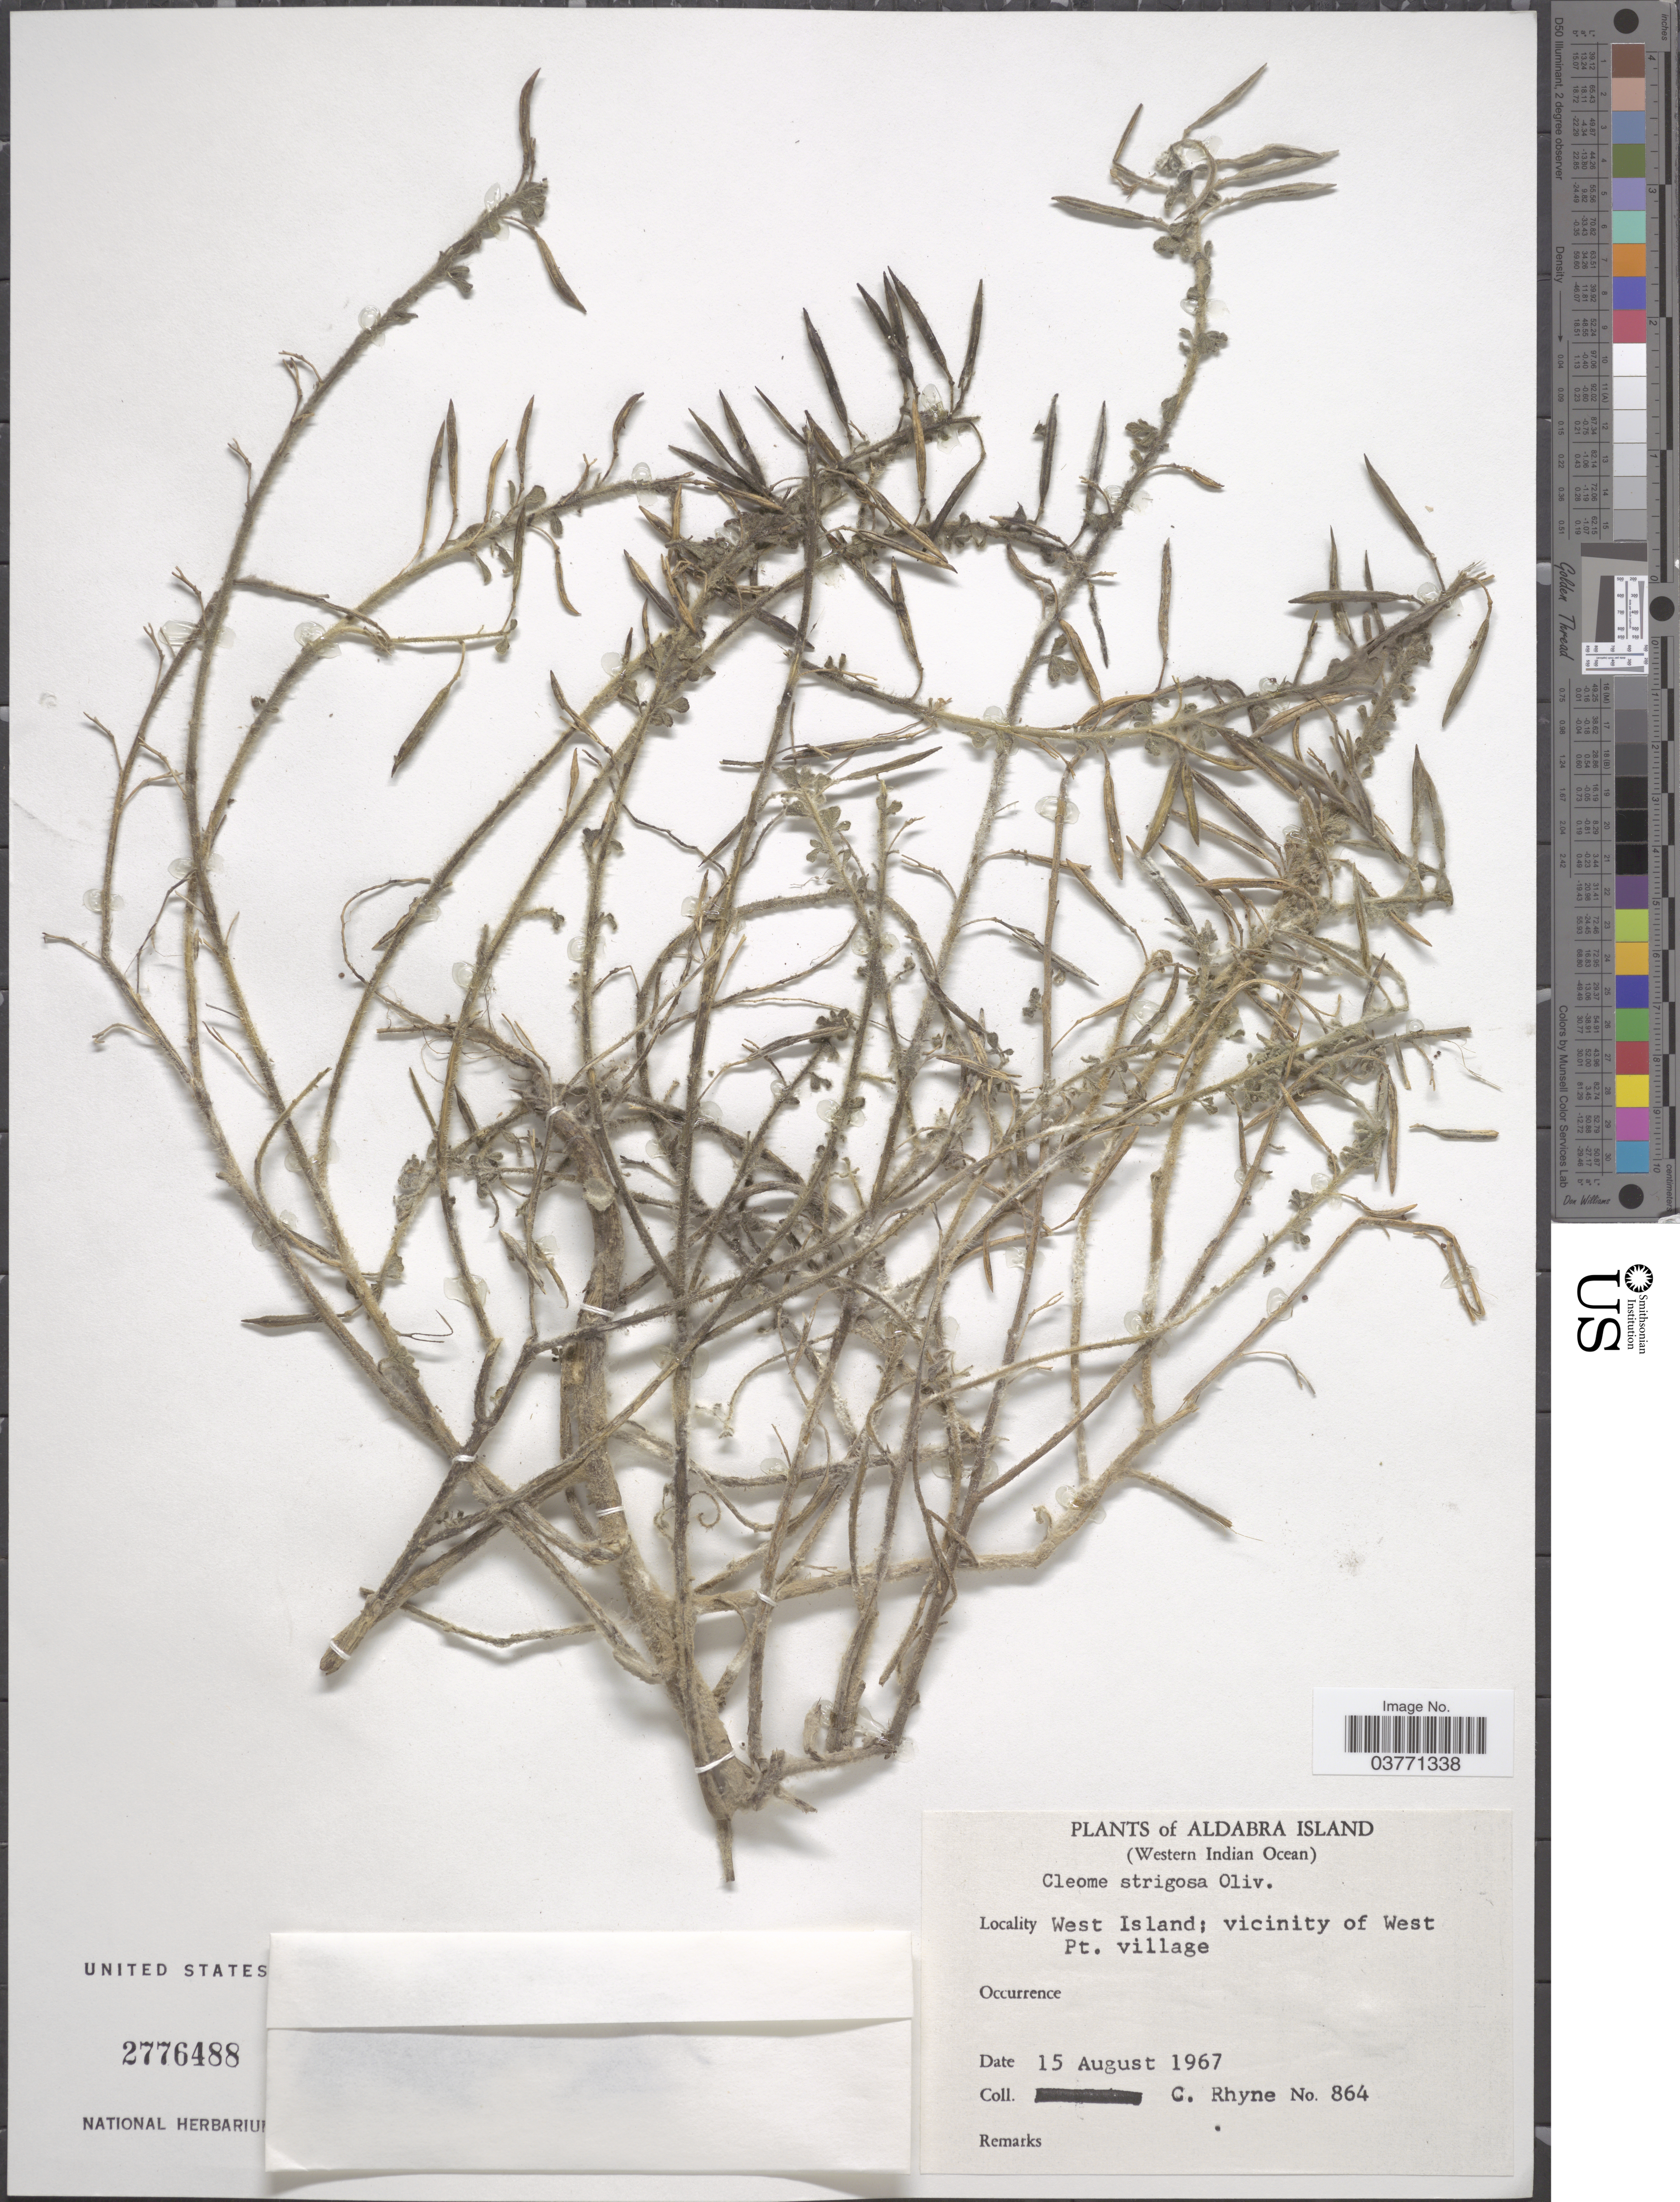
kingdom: Plantae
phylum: Tracheophyta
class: Magnoliopsida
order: Brassicales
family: Cleomaceae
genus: Sieruela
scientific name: Sieruela strigosa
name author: (Bojer) Roalson & J.C. Hall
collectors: C. Rhyne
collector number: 864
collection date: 1967-08-15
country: Seychelles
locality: Aldabra Island (Western Indian Ocean). West Island; vicinity of West Pt. village.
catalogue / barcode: US 2776488